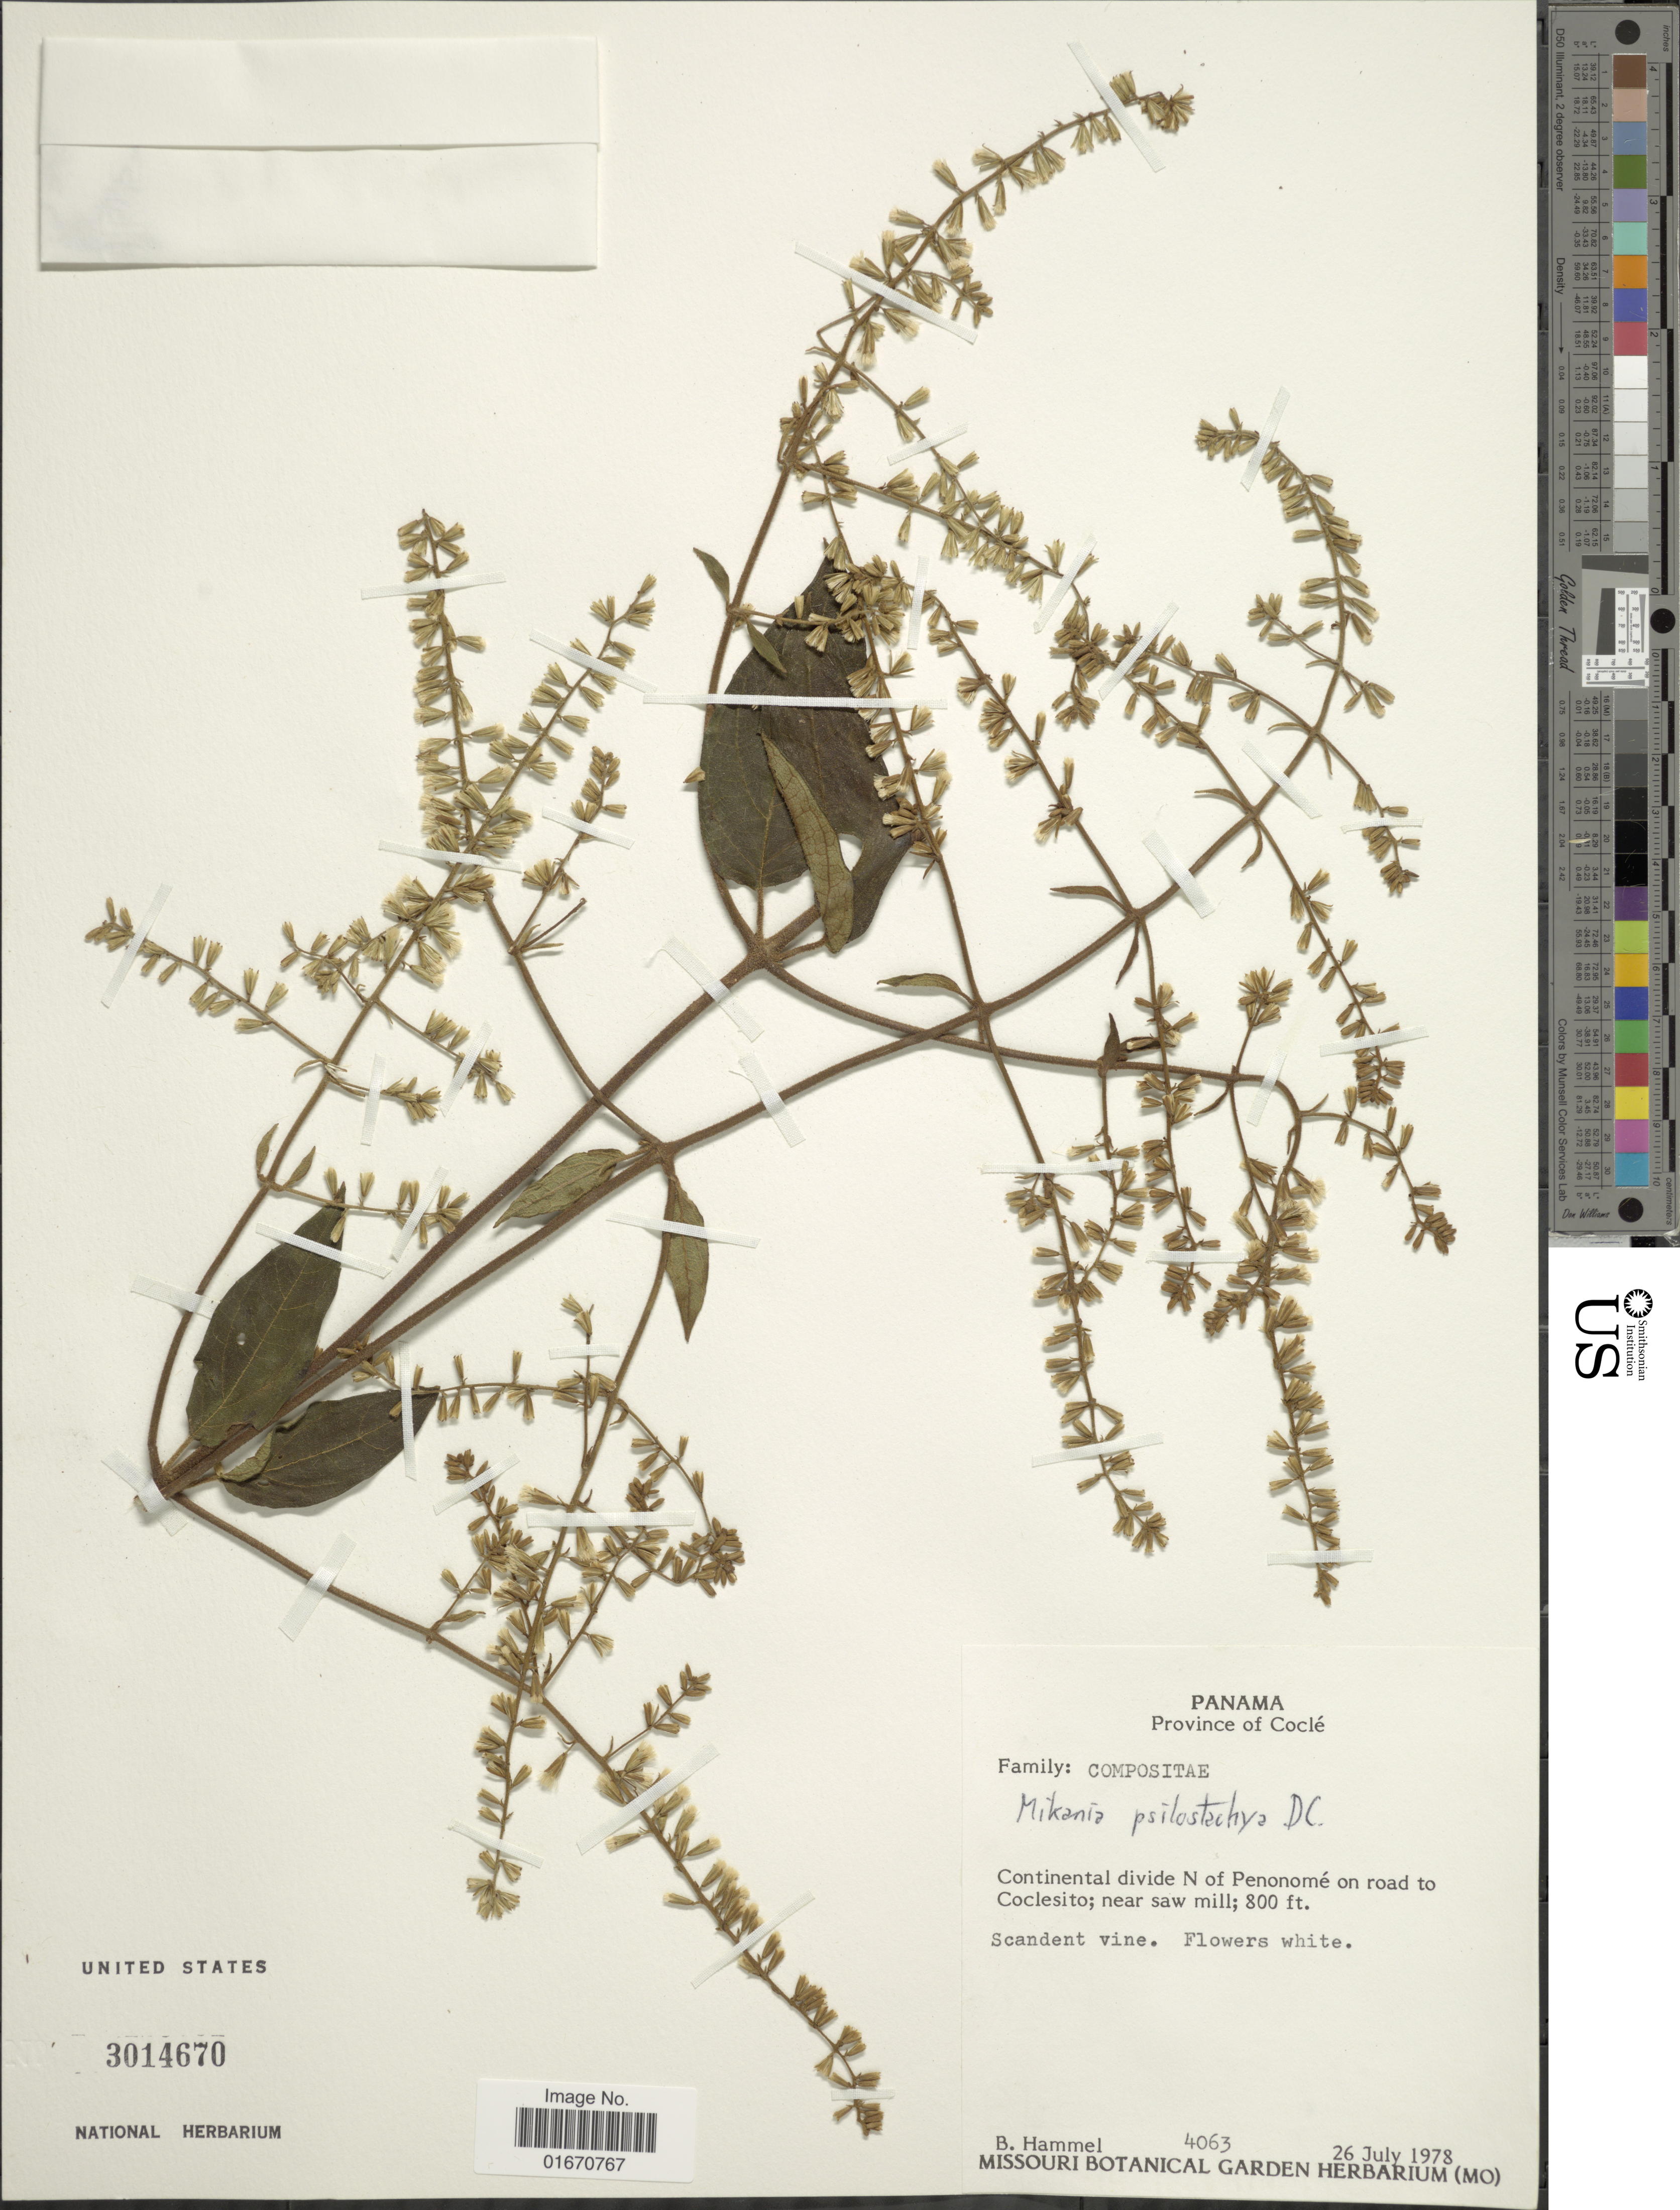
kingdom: Plantae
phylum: Tracheophyta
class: Magnoliopsida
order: Asterales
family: Asteraceae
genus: Mikania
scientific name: Mikania psilostachya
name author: DC.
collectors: B. Hammel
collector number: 4063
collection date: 1978-07-26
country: Panama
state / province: Coclé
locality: Continental divide N of Penonome on road to Coclesito, near saw mill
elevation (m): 244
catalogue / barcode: US 3014670